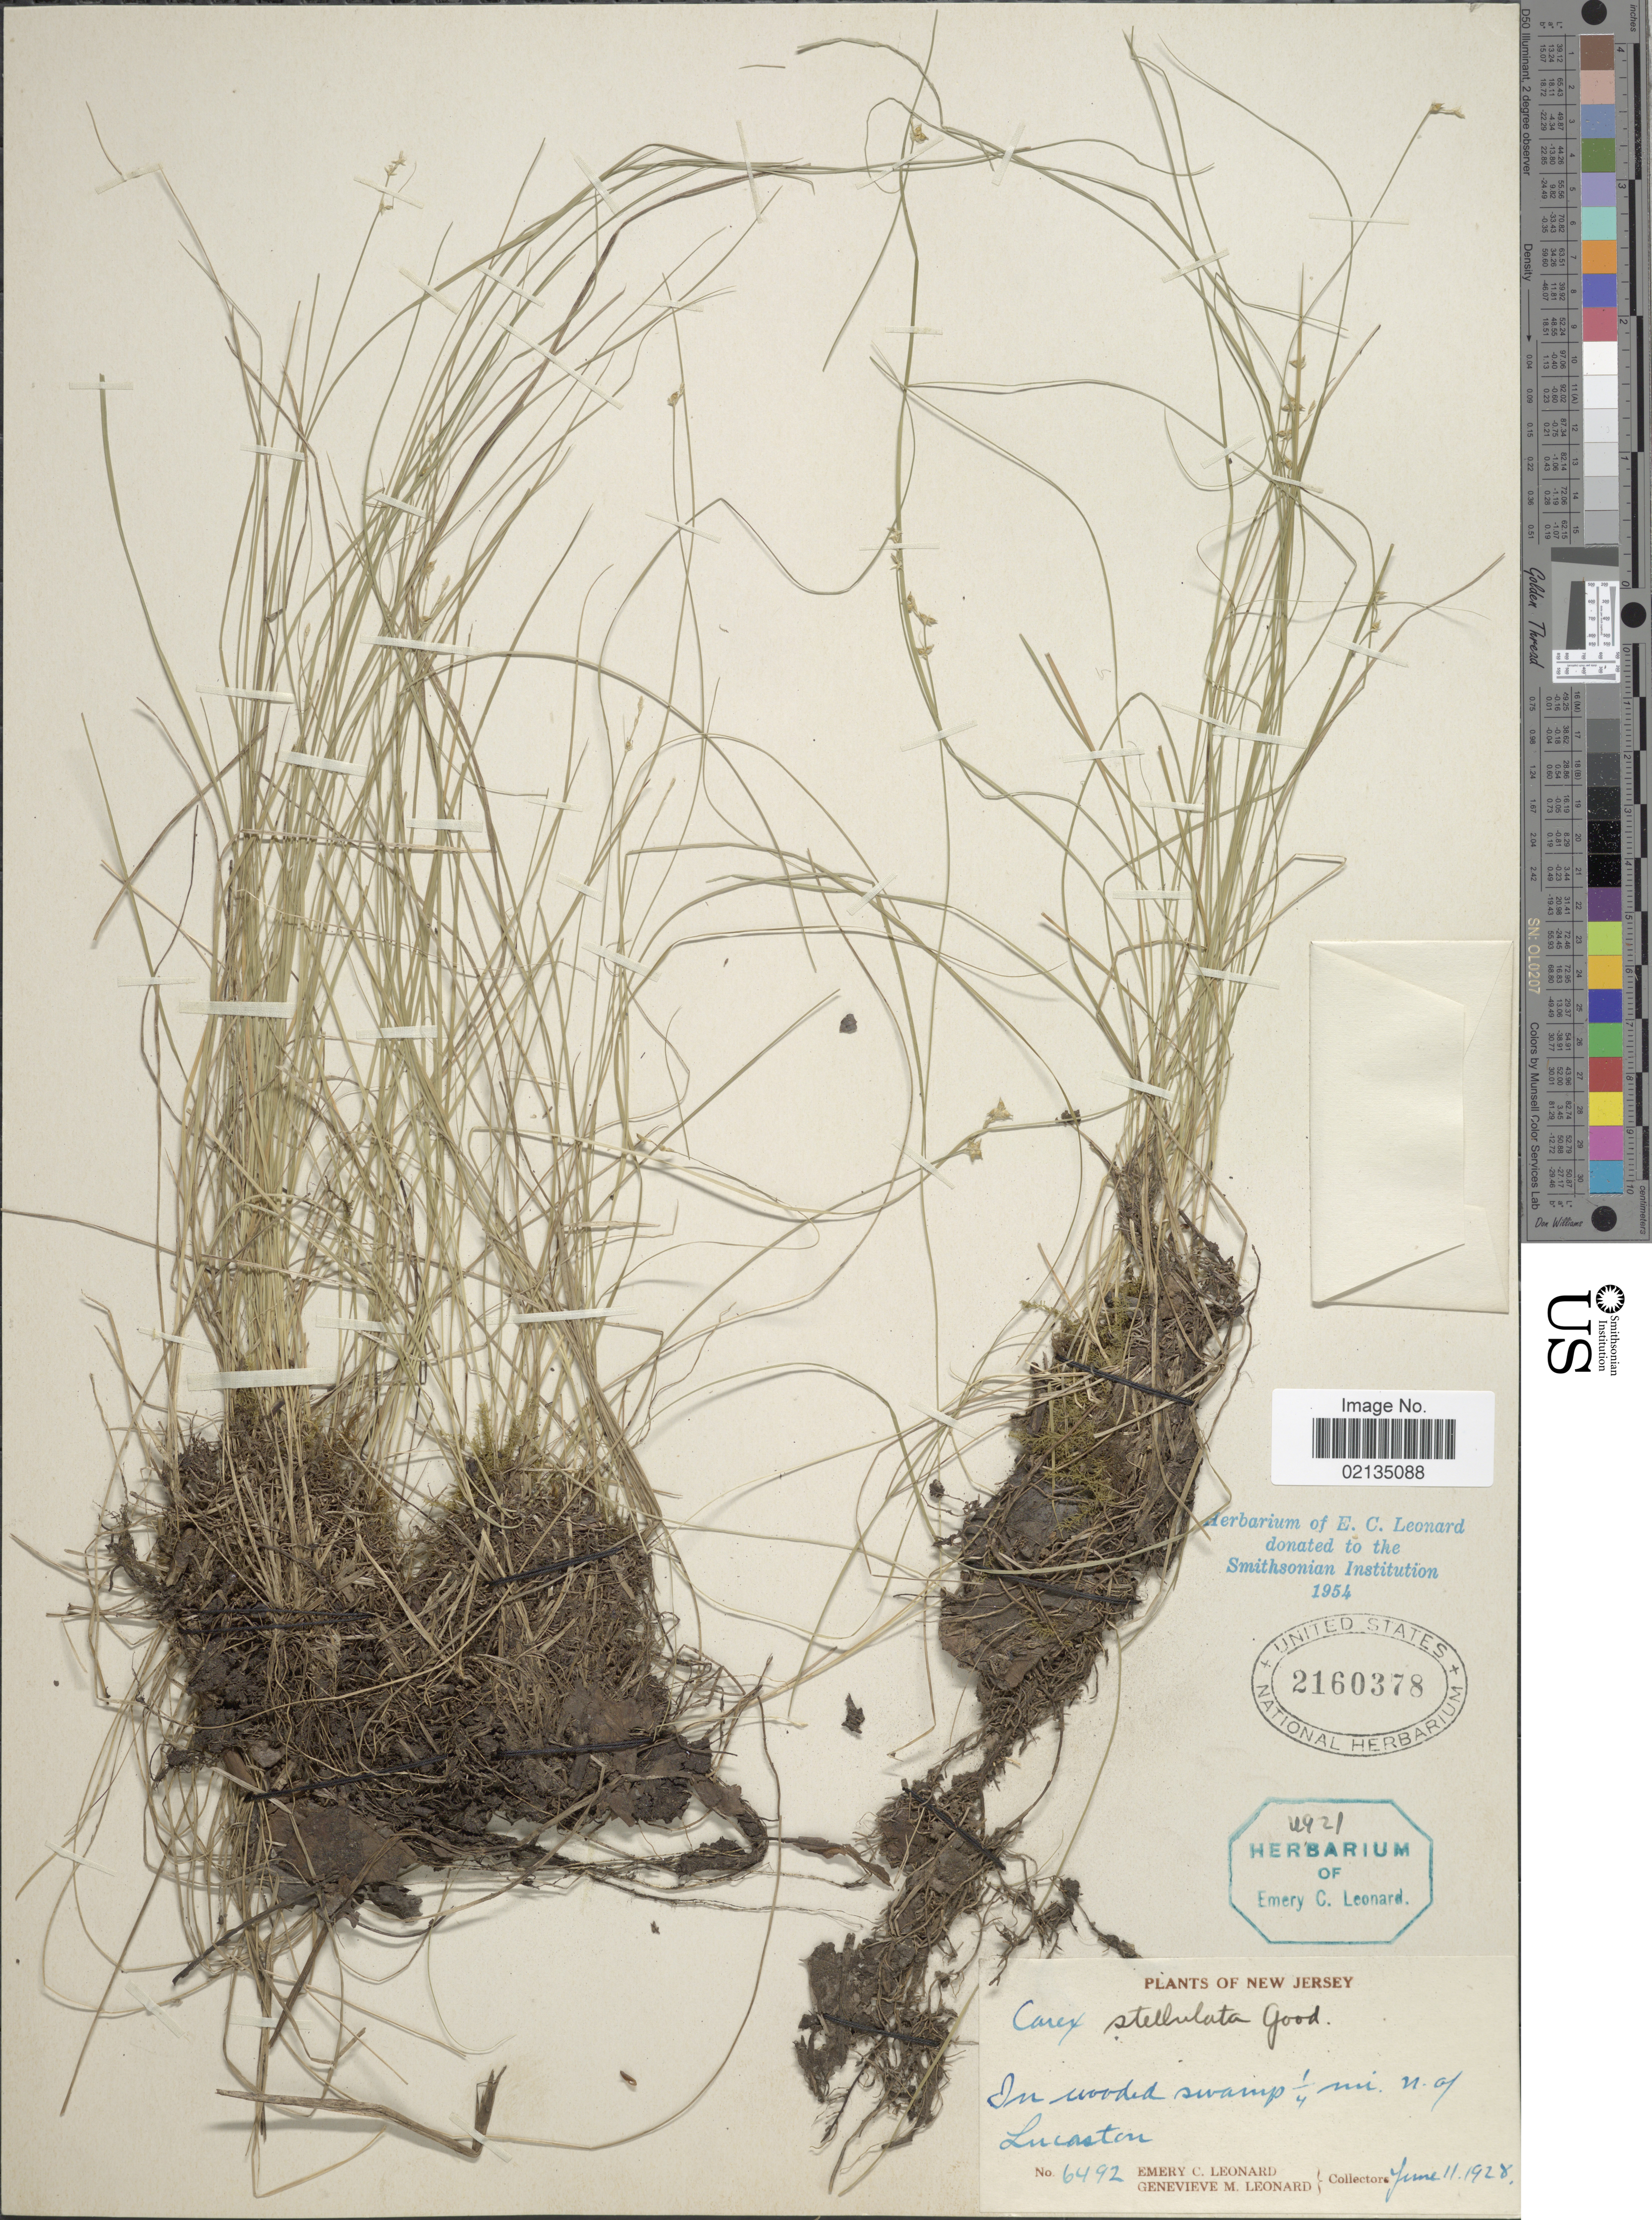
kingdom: Plantae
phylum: Tracheophyta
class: Liliopsida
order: Poales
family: Cyperaceae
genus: Carex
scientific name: Carex echinata subsp. echinata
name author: Murray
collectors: E. C. Leonard & G. M. Leonard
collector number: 6492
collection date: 1928-06-11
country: United States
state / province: New Jersey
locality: New Jersey, In wooded swamp ¼ mi. n. of Lancaster.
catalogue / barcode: US 2160378